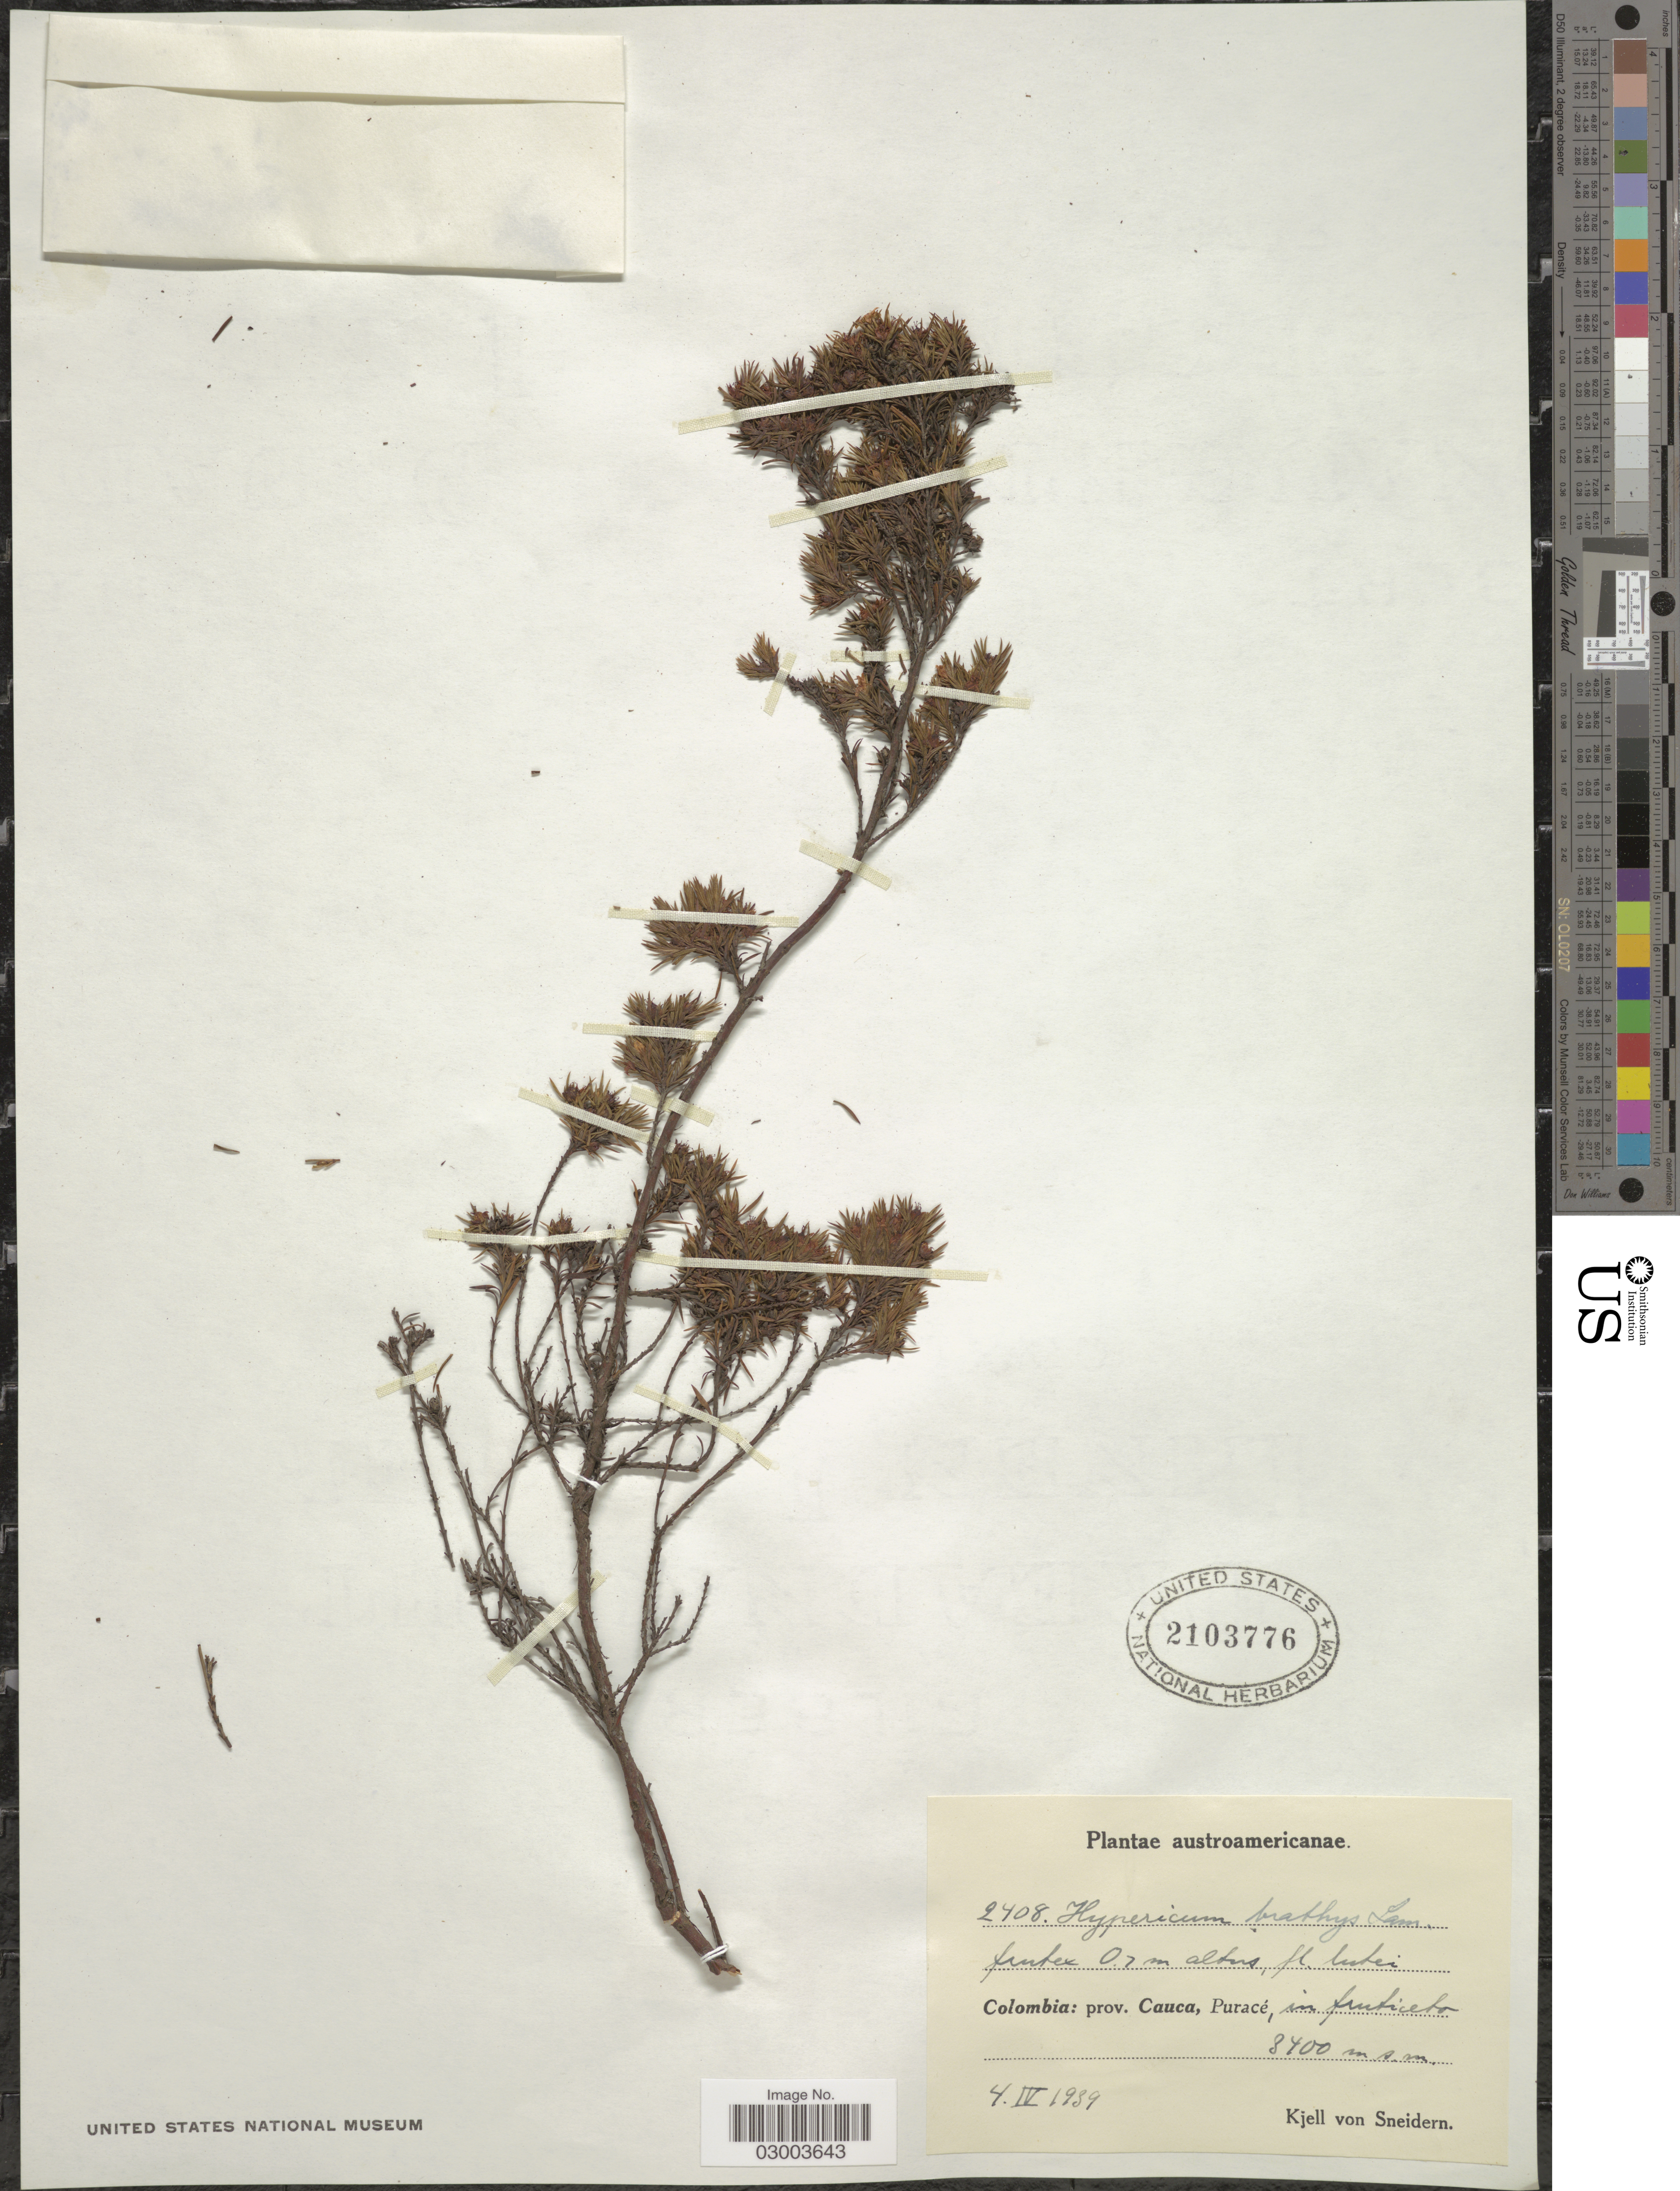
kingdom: Plantae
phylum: Tracheophyta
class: Magnoliopsida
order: Malpighiales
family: Hypericaceae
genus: Hypericum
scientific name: Hypericum juniperinum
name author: Kunth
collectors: K. von Sneidern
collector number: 2408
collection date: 1939-04-04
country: Colombia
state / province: Cauca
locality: Puracé.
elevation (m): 8400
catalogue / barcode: US 2103776